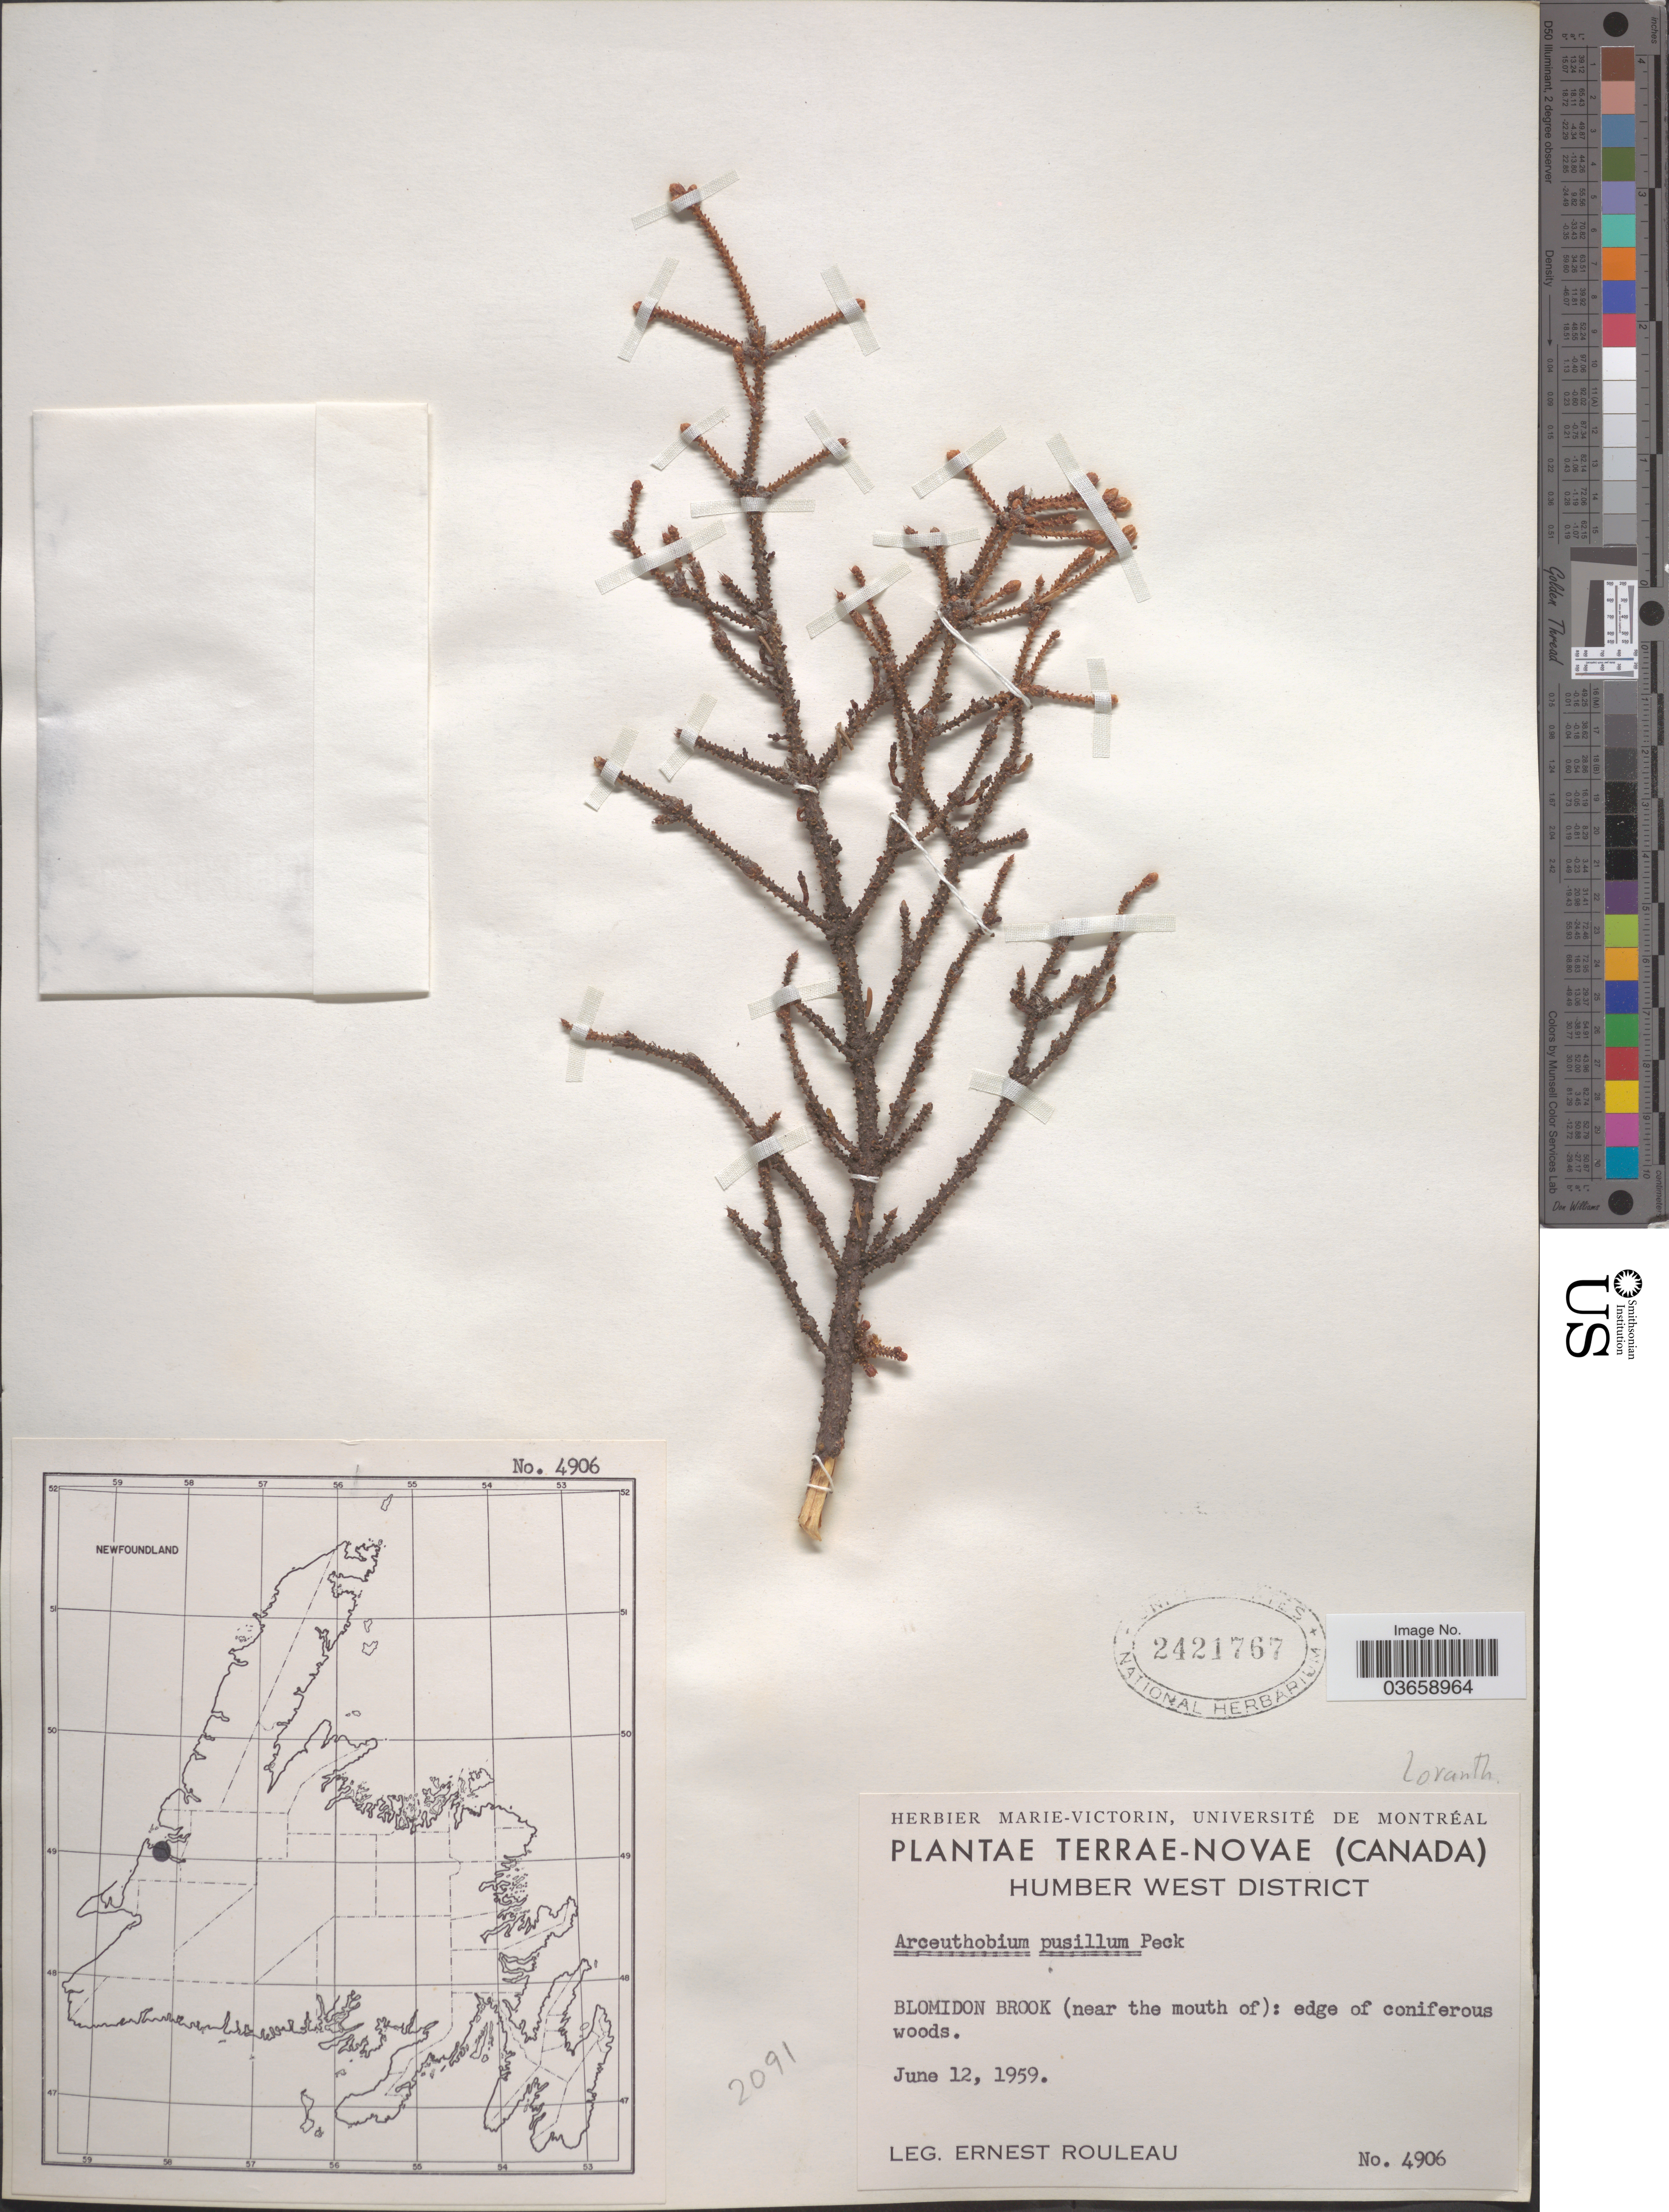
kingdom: Plantae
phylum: Tracheophyta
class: Magnoliopsida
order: Santalales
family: Viscaceae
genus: Arceuthobium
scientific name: Arceuthobium pusillum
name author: Peck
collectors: J. Rouleau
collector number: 4906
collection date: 1959-06-12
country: Canada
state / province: Newfoundland and Labrador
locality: Terrae-Novae Humber West District. Blomidon Brook (near the mouth of).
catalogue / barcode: US 2421767